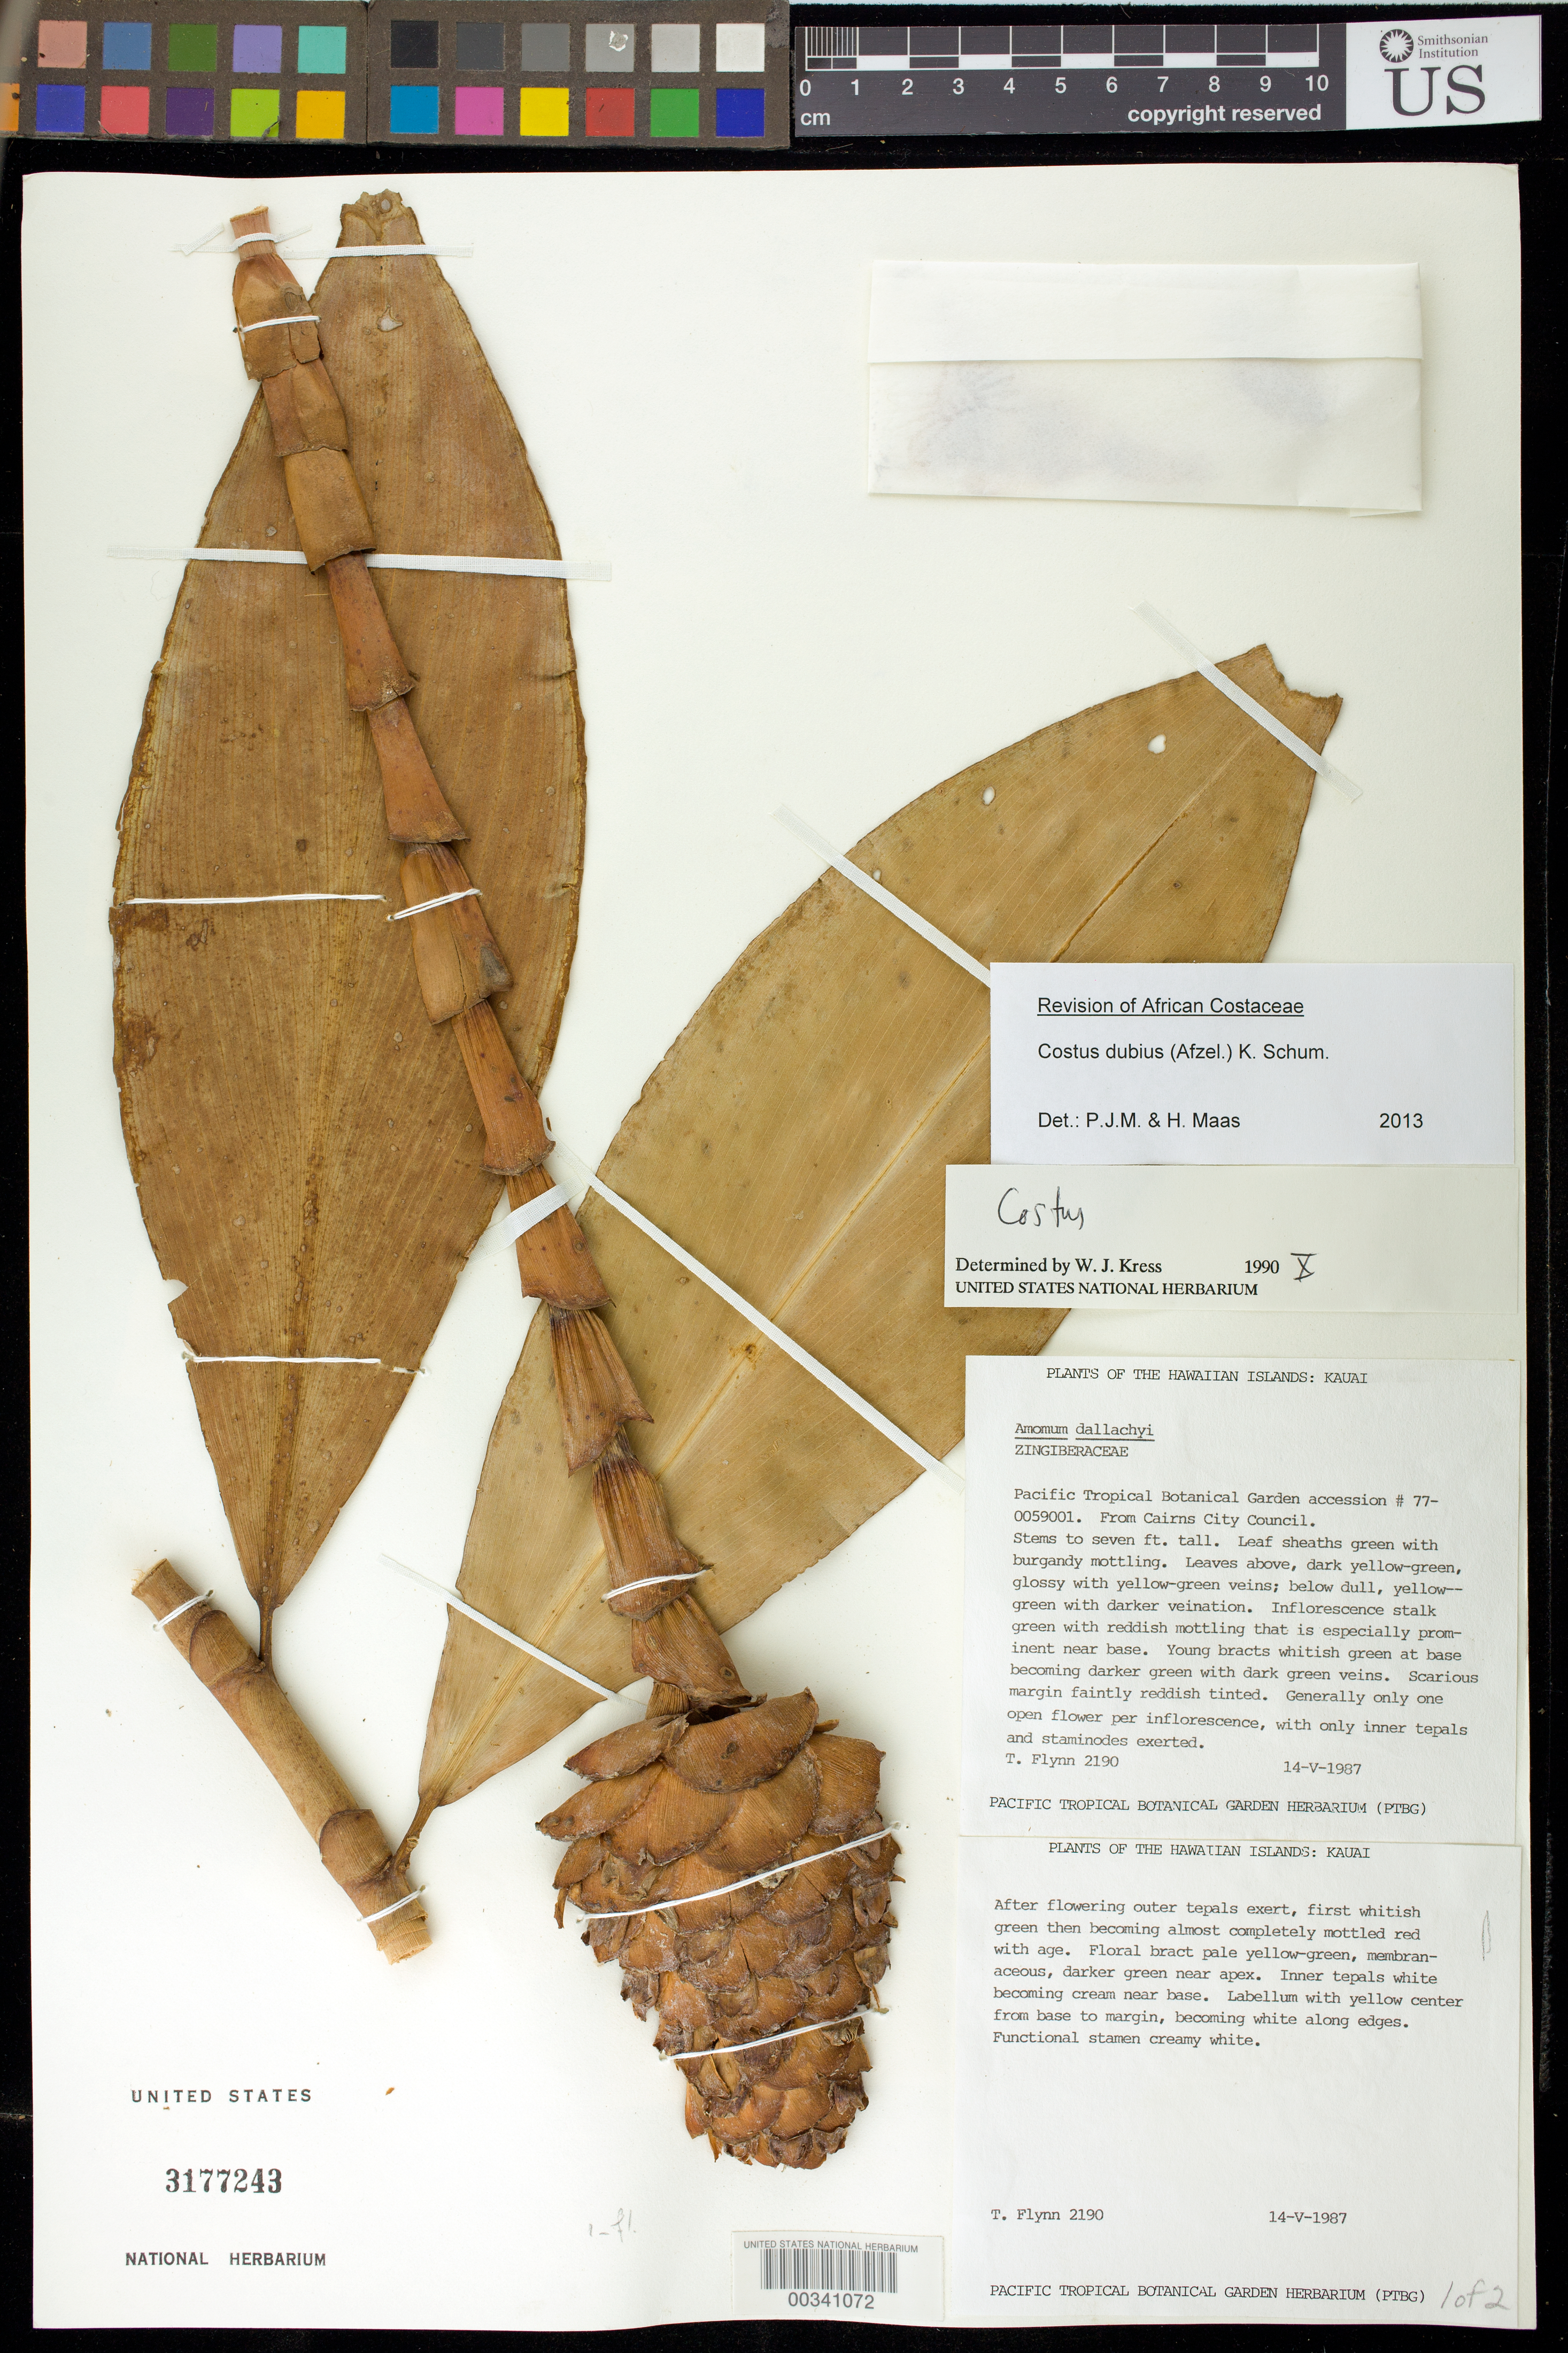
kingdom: Plantae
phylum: Tracheophyta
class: Liliopsida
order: Zingiberales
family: Costaceae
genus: Costus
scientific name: Costus dubius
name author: K. Schum.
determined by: Maas, Paul J.; Maas van de Kamer, H.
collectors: T. W. Flynn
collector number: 2190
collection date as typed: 14 May 1987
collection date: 1987-05-14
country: United States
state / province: Hawaii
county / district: Kauai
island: Kaua'i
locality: Pacific Tropical Botanic Garden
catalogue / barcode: US 3177243